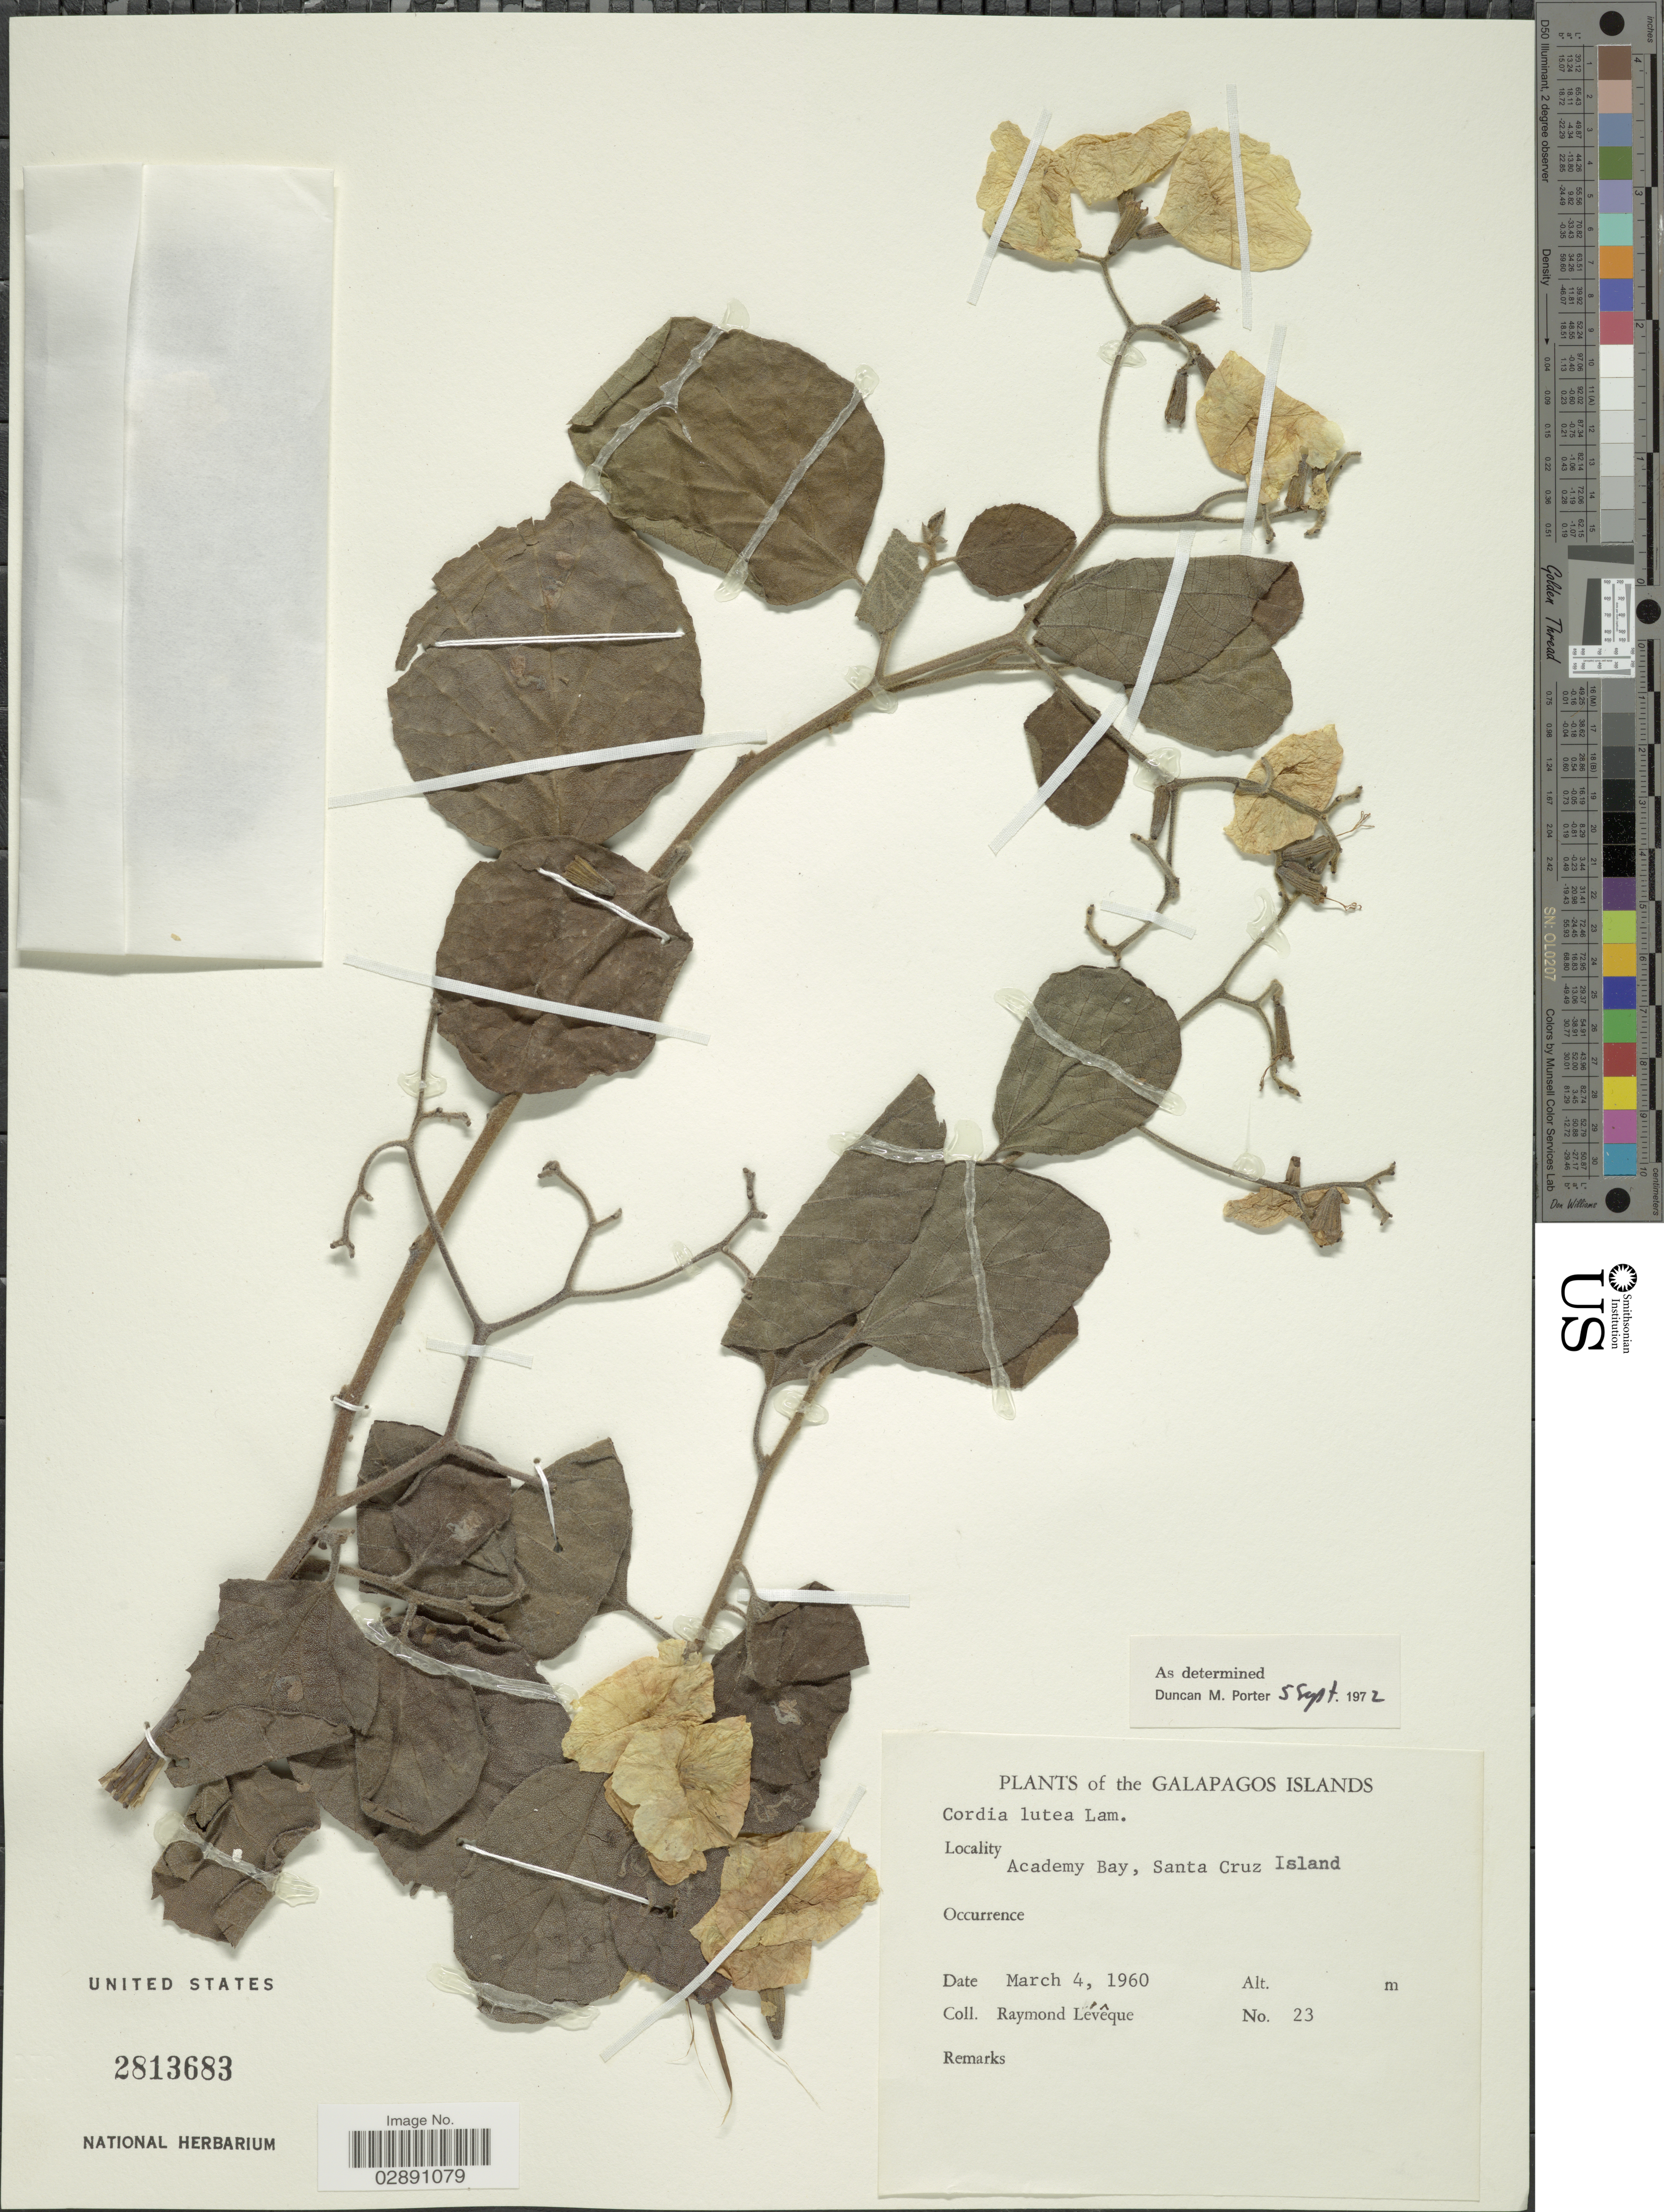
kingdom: Plantae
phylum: Tracheophyta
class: Magnoliopsida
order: Boraginales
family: Cordiaceae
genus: Cordia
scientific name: Cordia lutea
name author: Lam.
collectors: R. Lévêque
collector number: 23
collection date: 1960-03-04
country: Ecuador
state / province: Colón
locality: The Galapagos Islands. Academy Bay, Santa Cruz Island.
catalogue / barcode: US 2813683